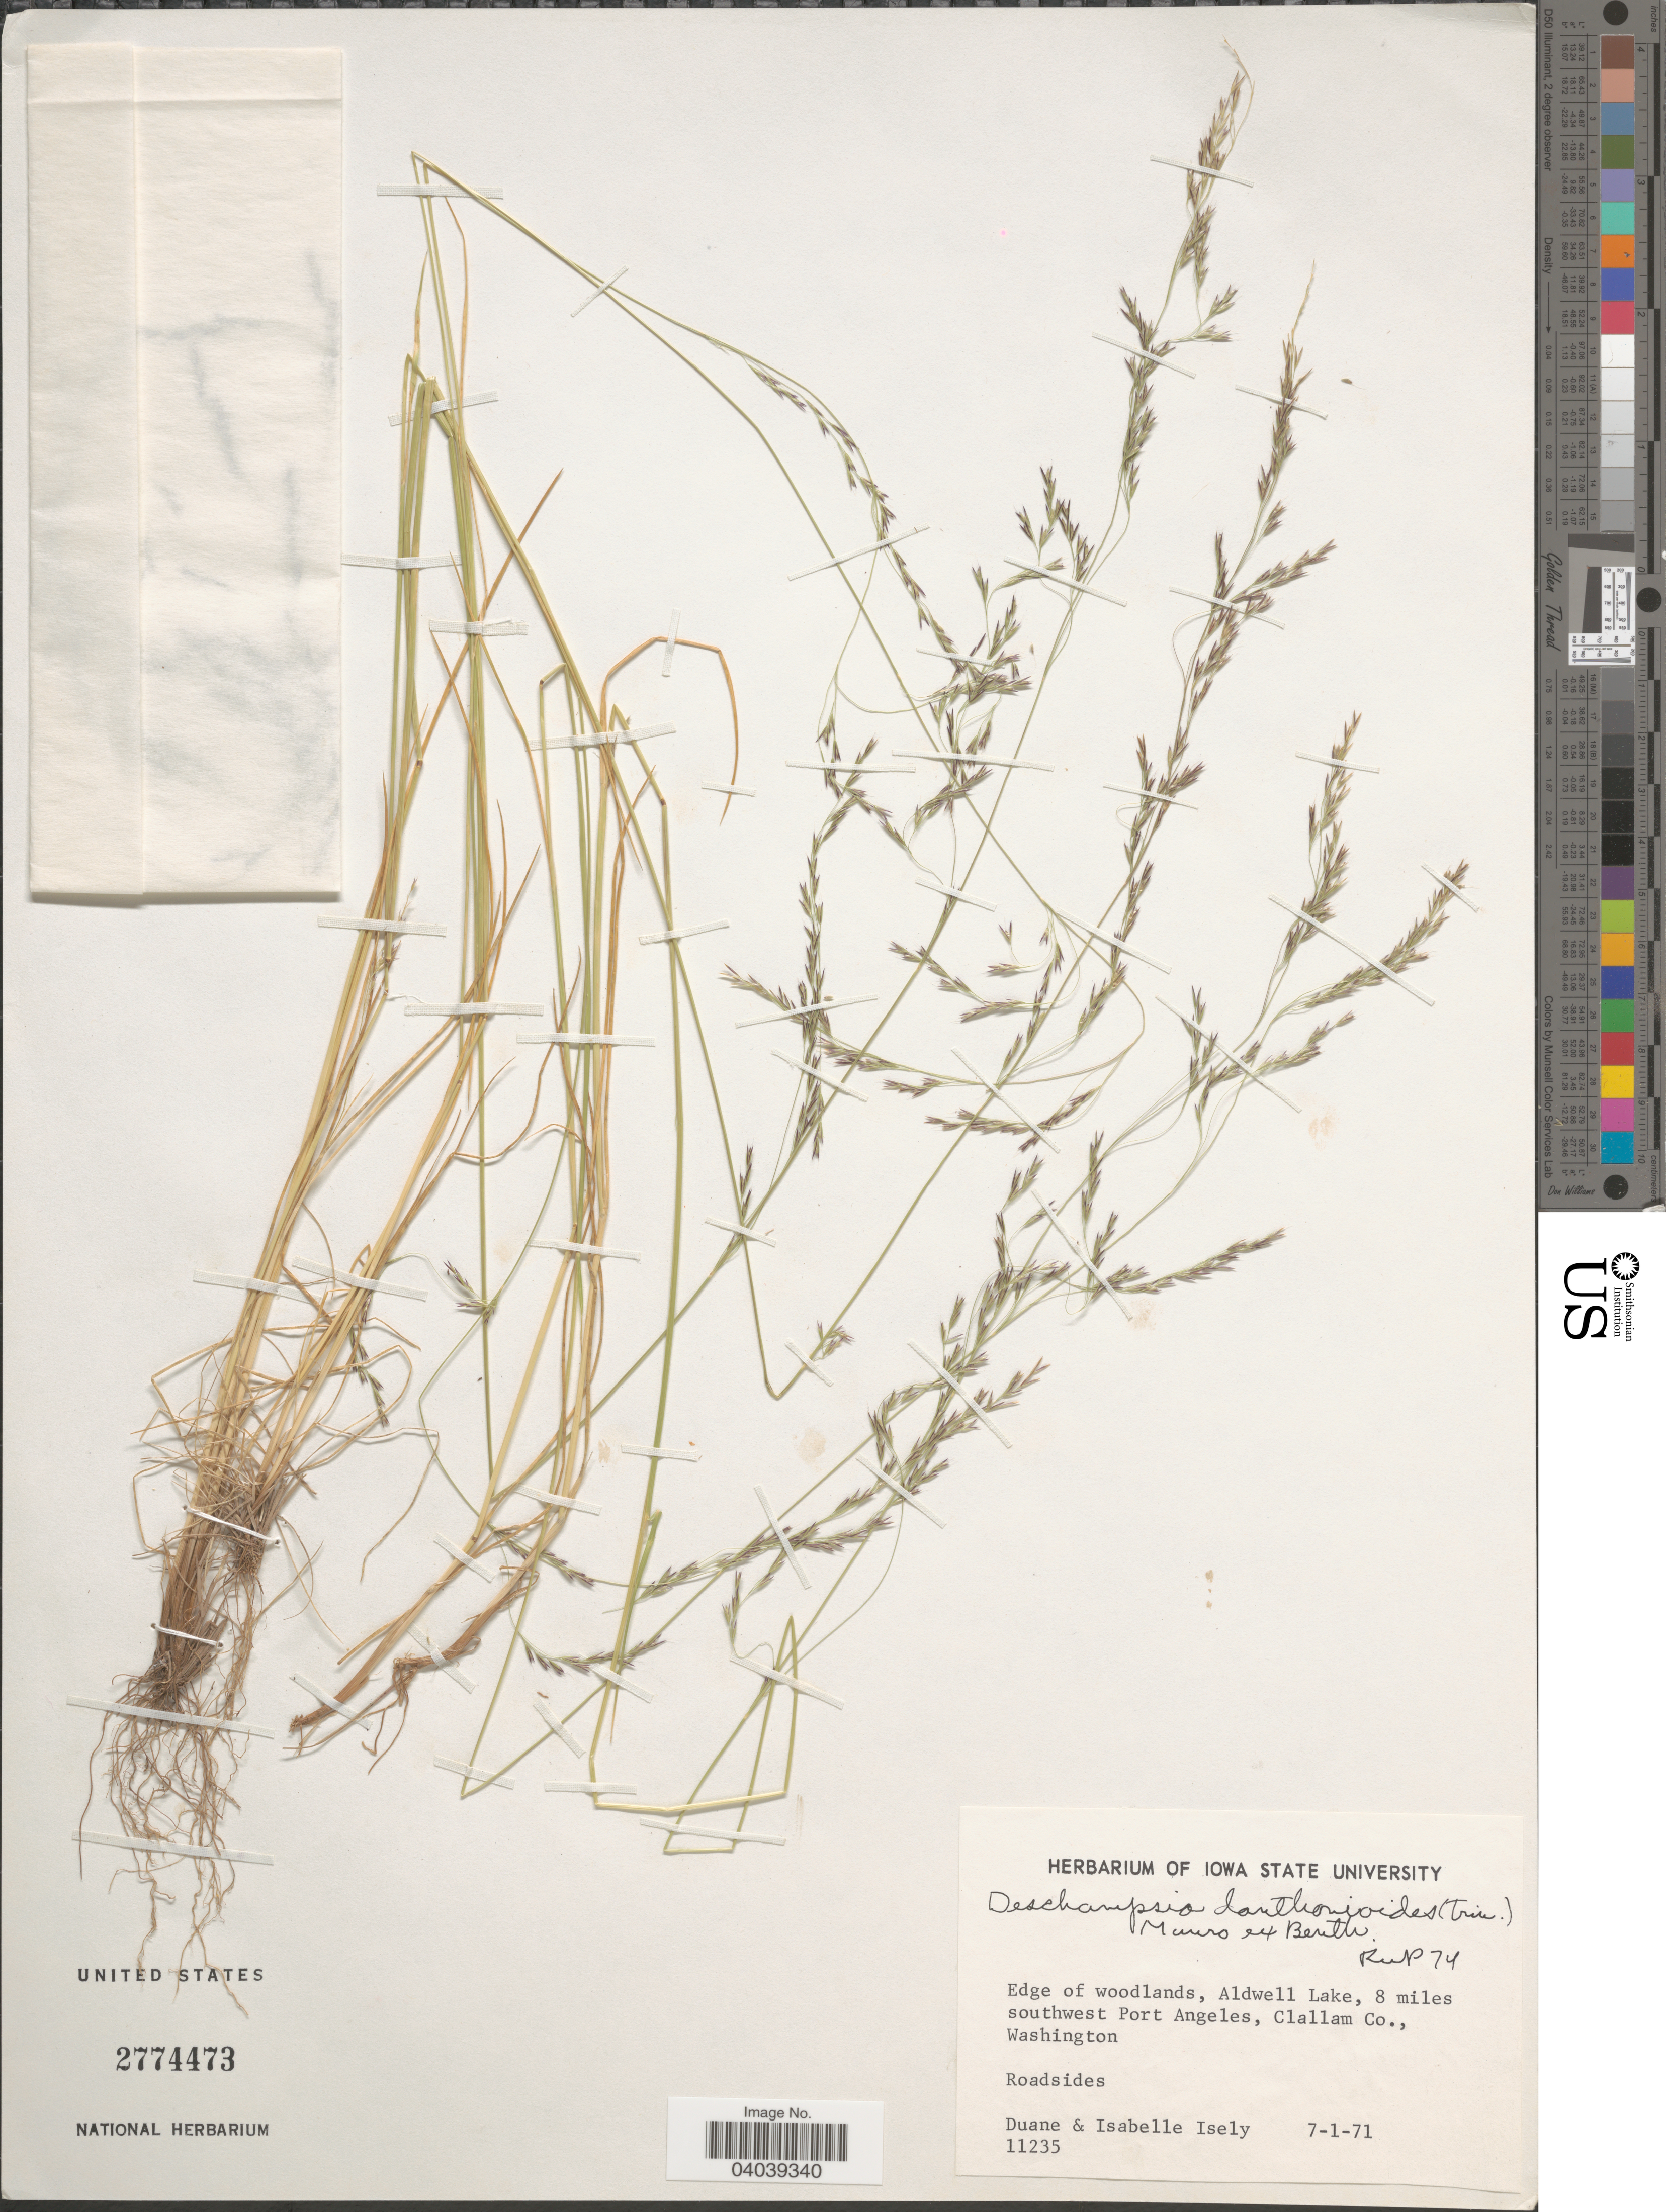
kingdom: Plantae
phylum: Tracheophyta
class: Liliopsida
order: Poales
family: Poaceae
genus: Deschampsia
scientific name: Deschampsia danthonioides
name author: (Trin.) Munro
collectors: D. Isely & I. Isely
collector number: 11235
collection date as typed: Transcribed d/m/y: 1/7/71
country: United States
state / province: Washington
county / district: Clallam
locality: Edge of woodlands, Aldwell Lake, 8 miles southwest Port Angeles, Clallam Co.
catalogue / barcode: US 2774473